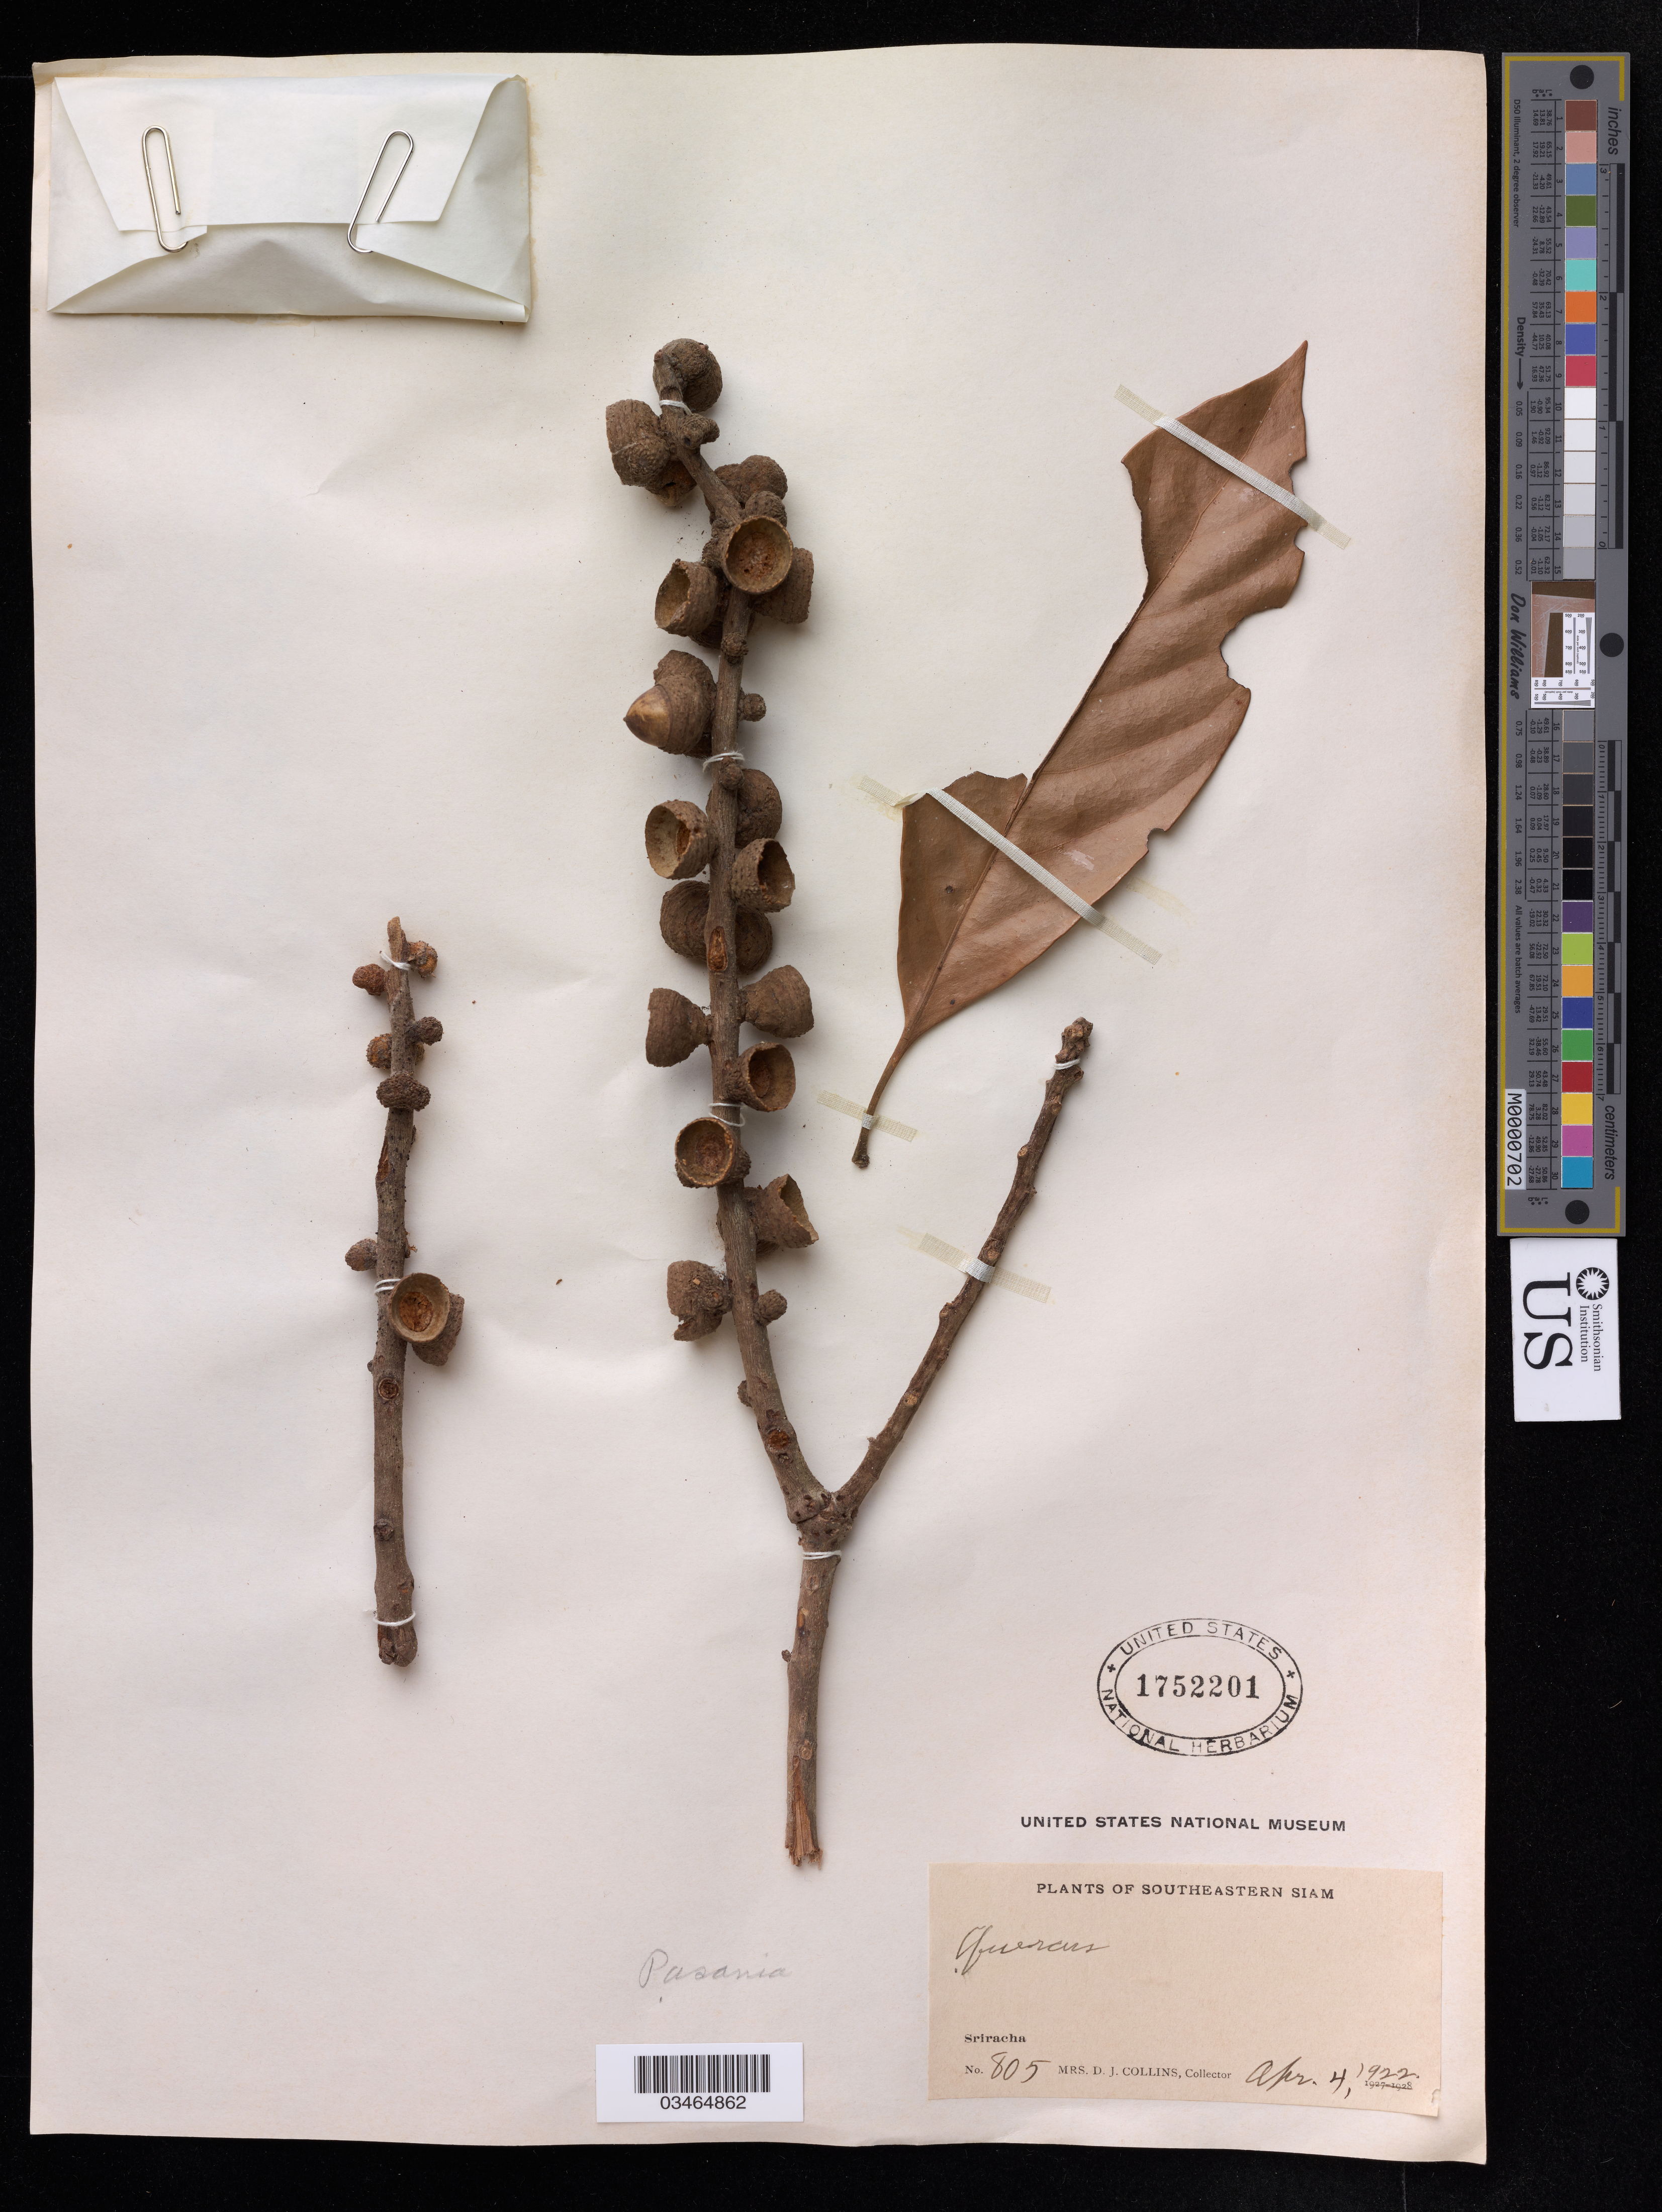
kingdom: Plantae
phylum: Tracheophyta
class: Magnoliopsida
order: Fagales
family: Fagaceae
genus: Lithocarpus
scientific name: Lithocarpus sp.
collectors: Mrs. D. J. Collins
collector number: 805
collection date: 1922-04-04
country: Thailand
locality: Southeastern Siam, Sriracha.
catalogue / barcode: US 1752201